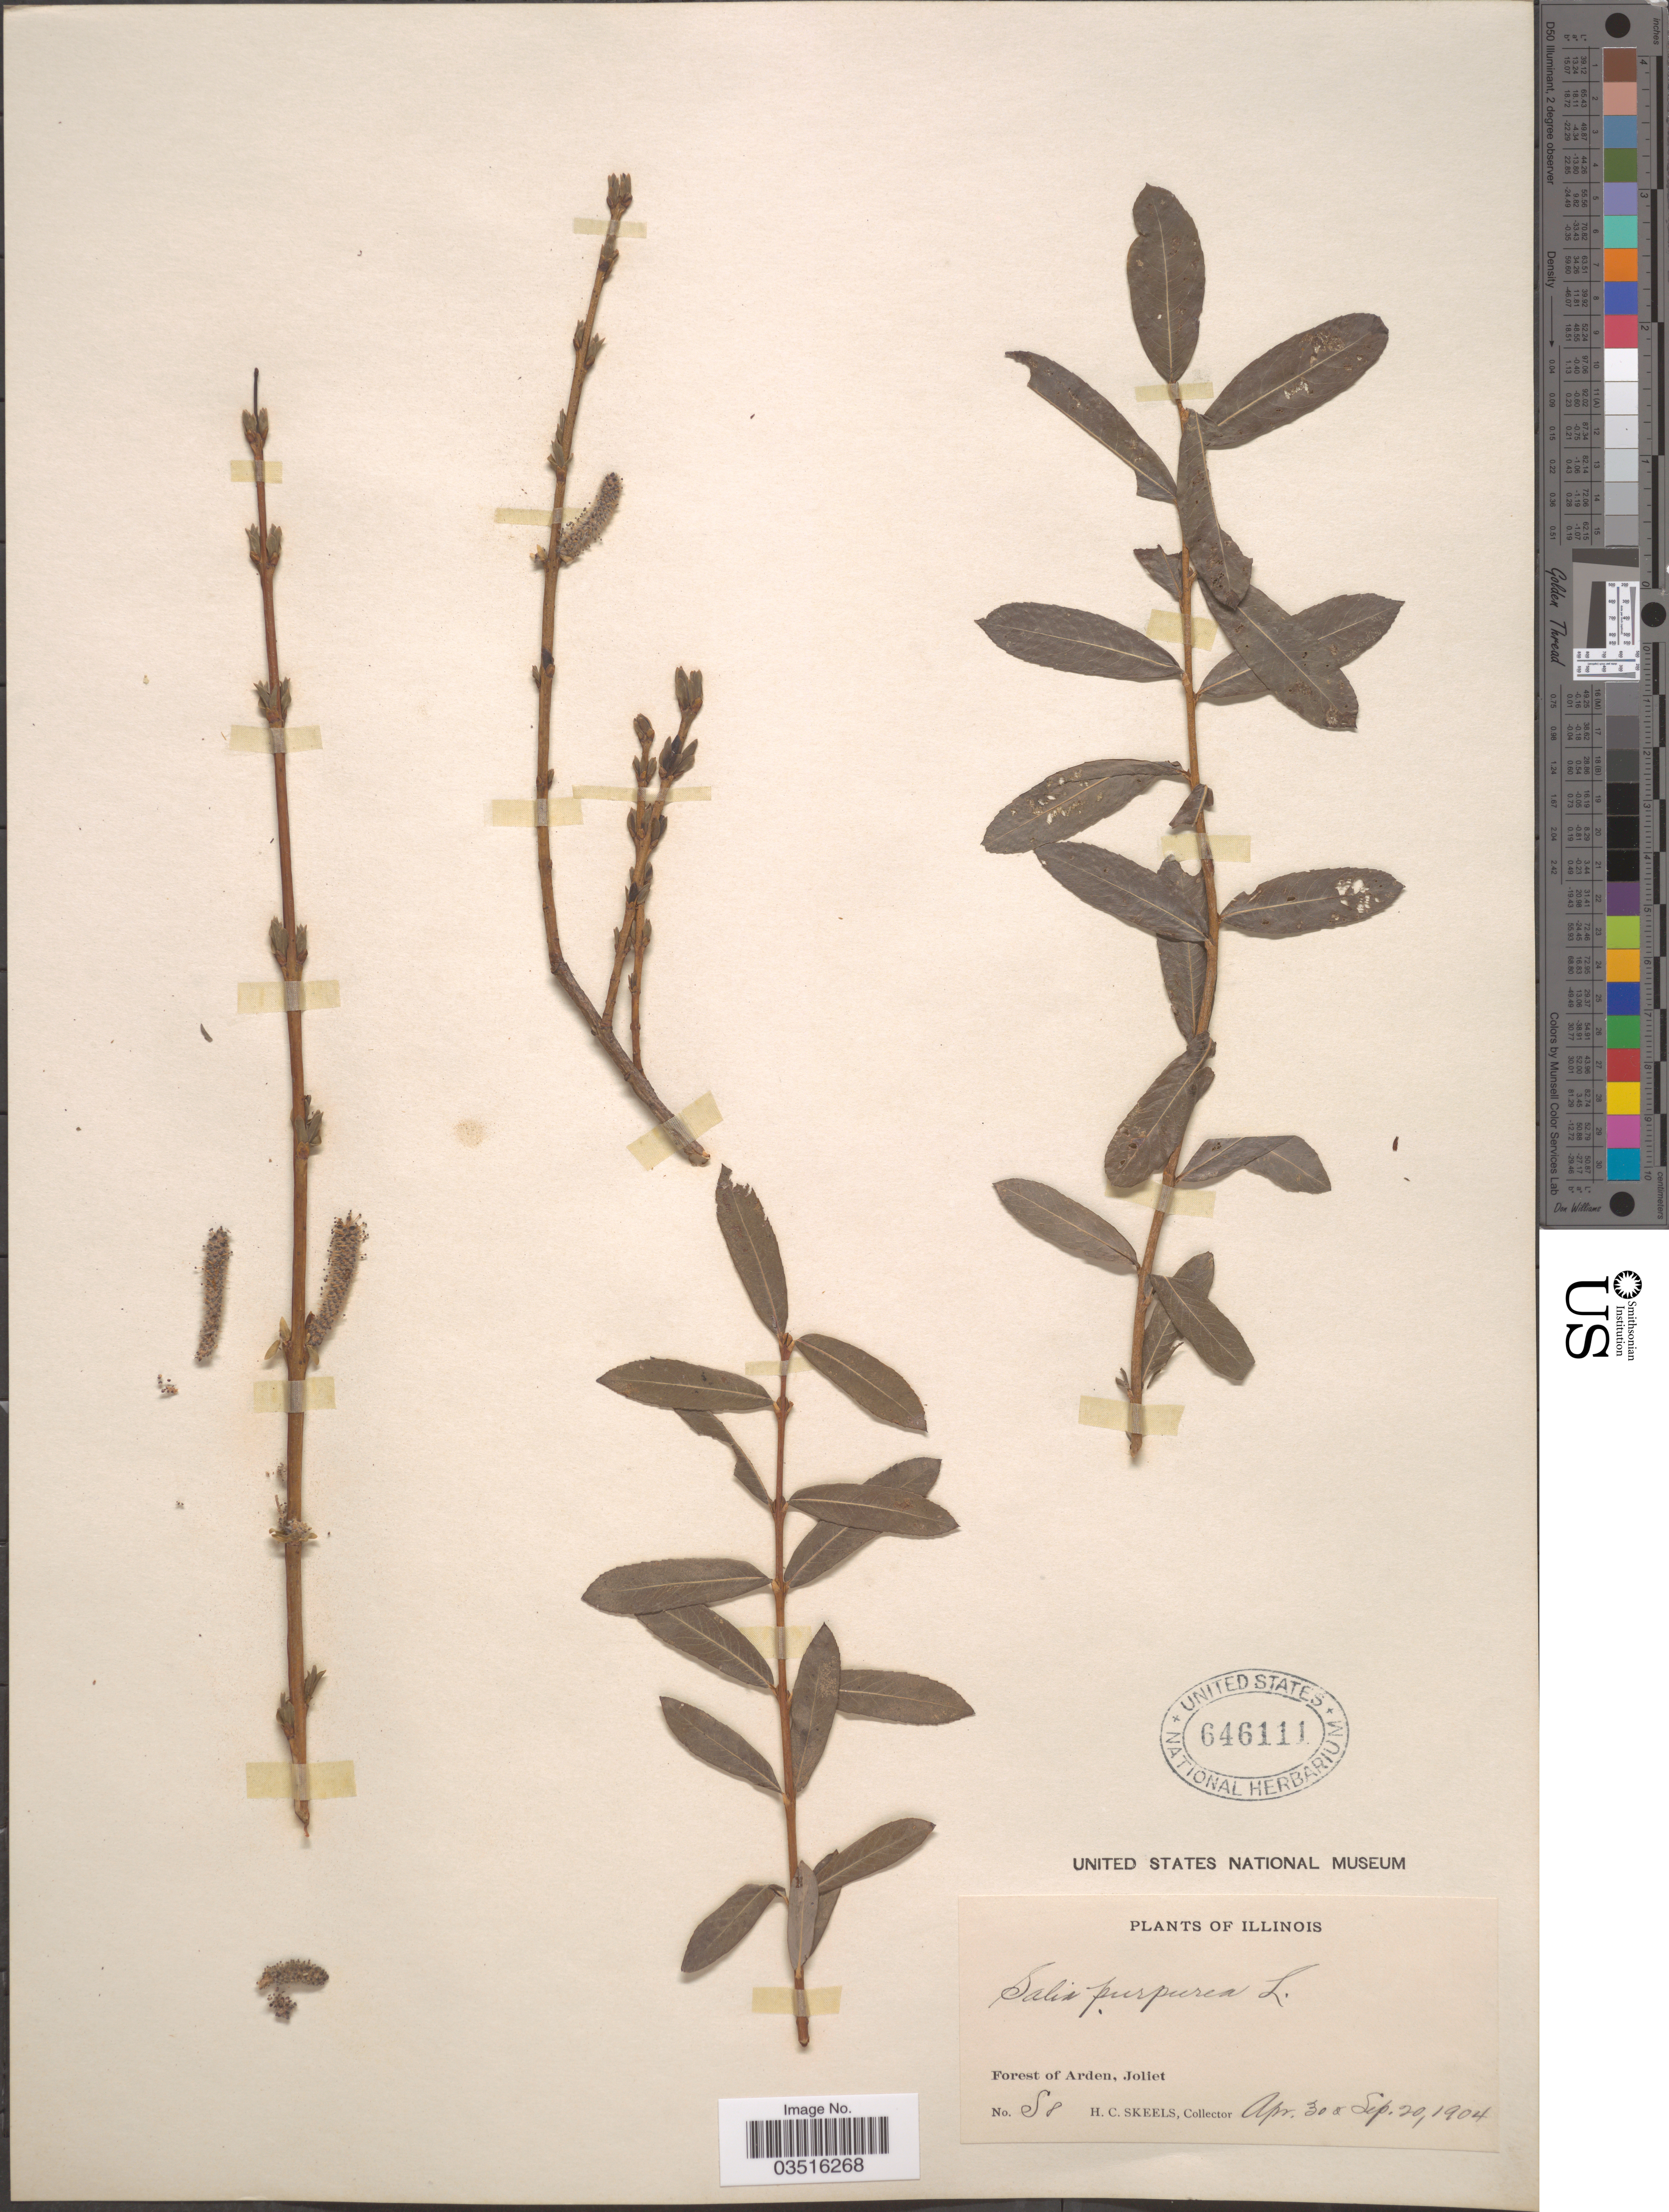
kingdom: Plantae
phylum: Tracheophyta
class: Magnoliopsida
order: Malpighiales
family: Salicaceae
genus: Salix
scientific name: Salix purpurea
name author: L.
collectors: H. Skeels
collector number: S8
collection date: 1904-04-30/1904-09-20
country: United States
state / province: Illinois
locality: Forest of Arden, Joliet.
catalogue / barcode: US 646111